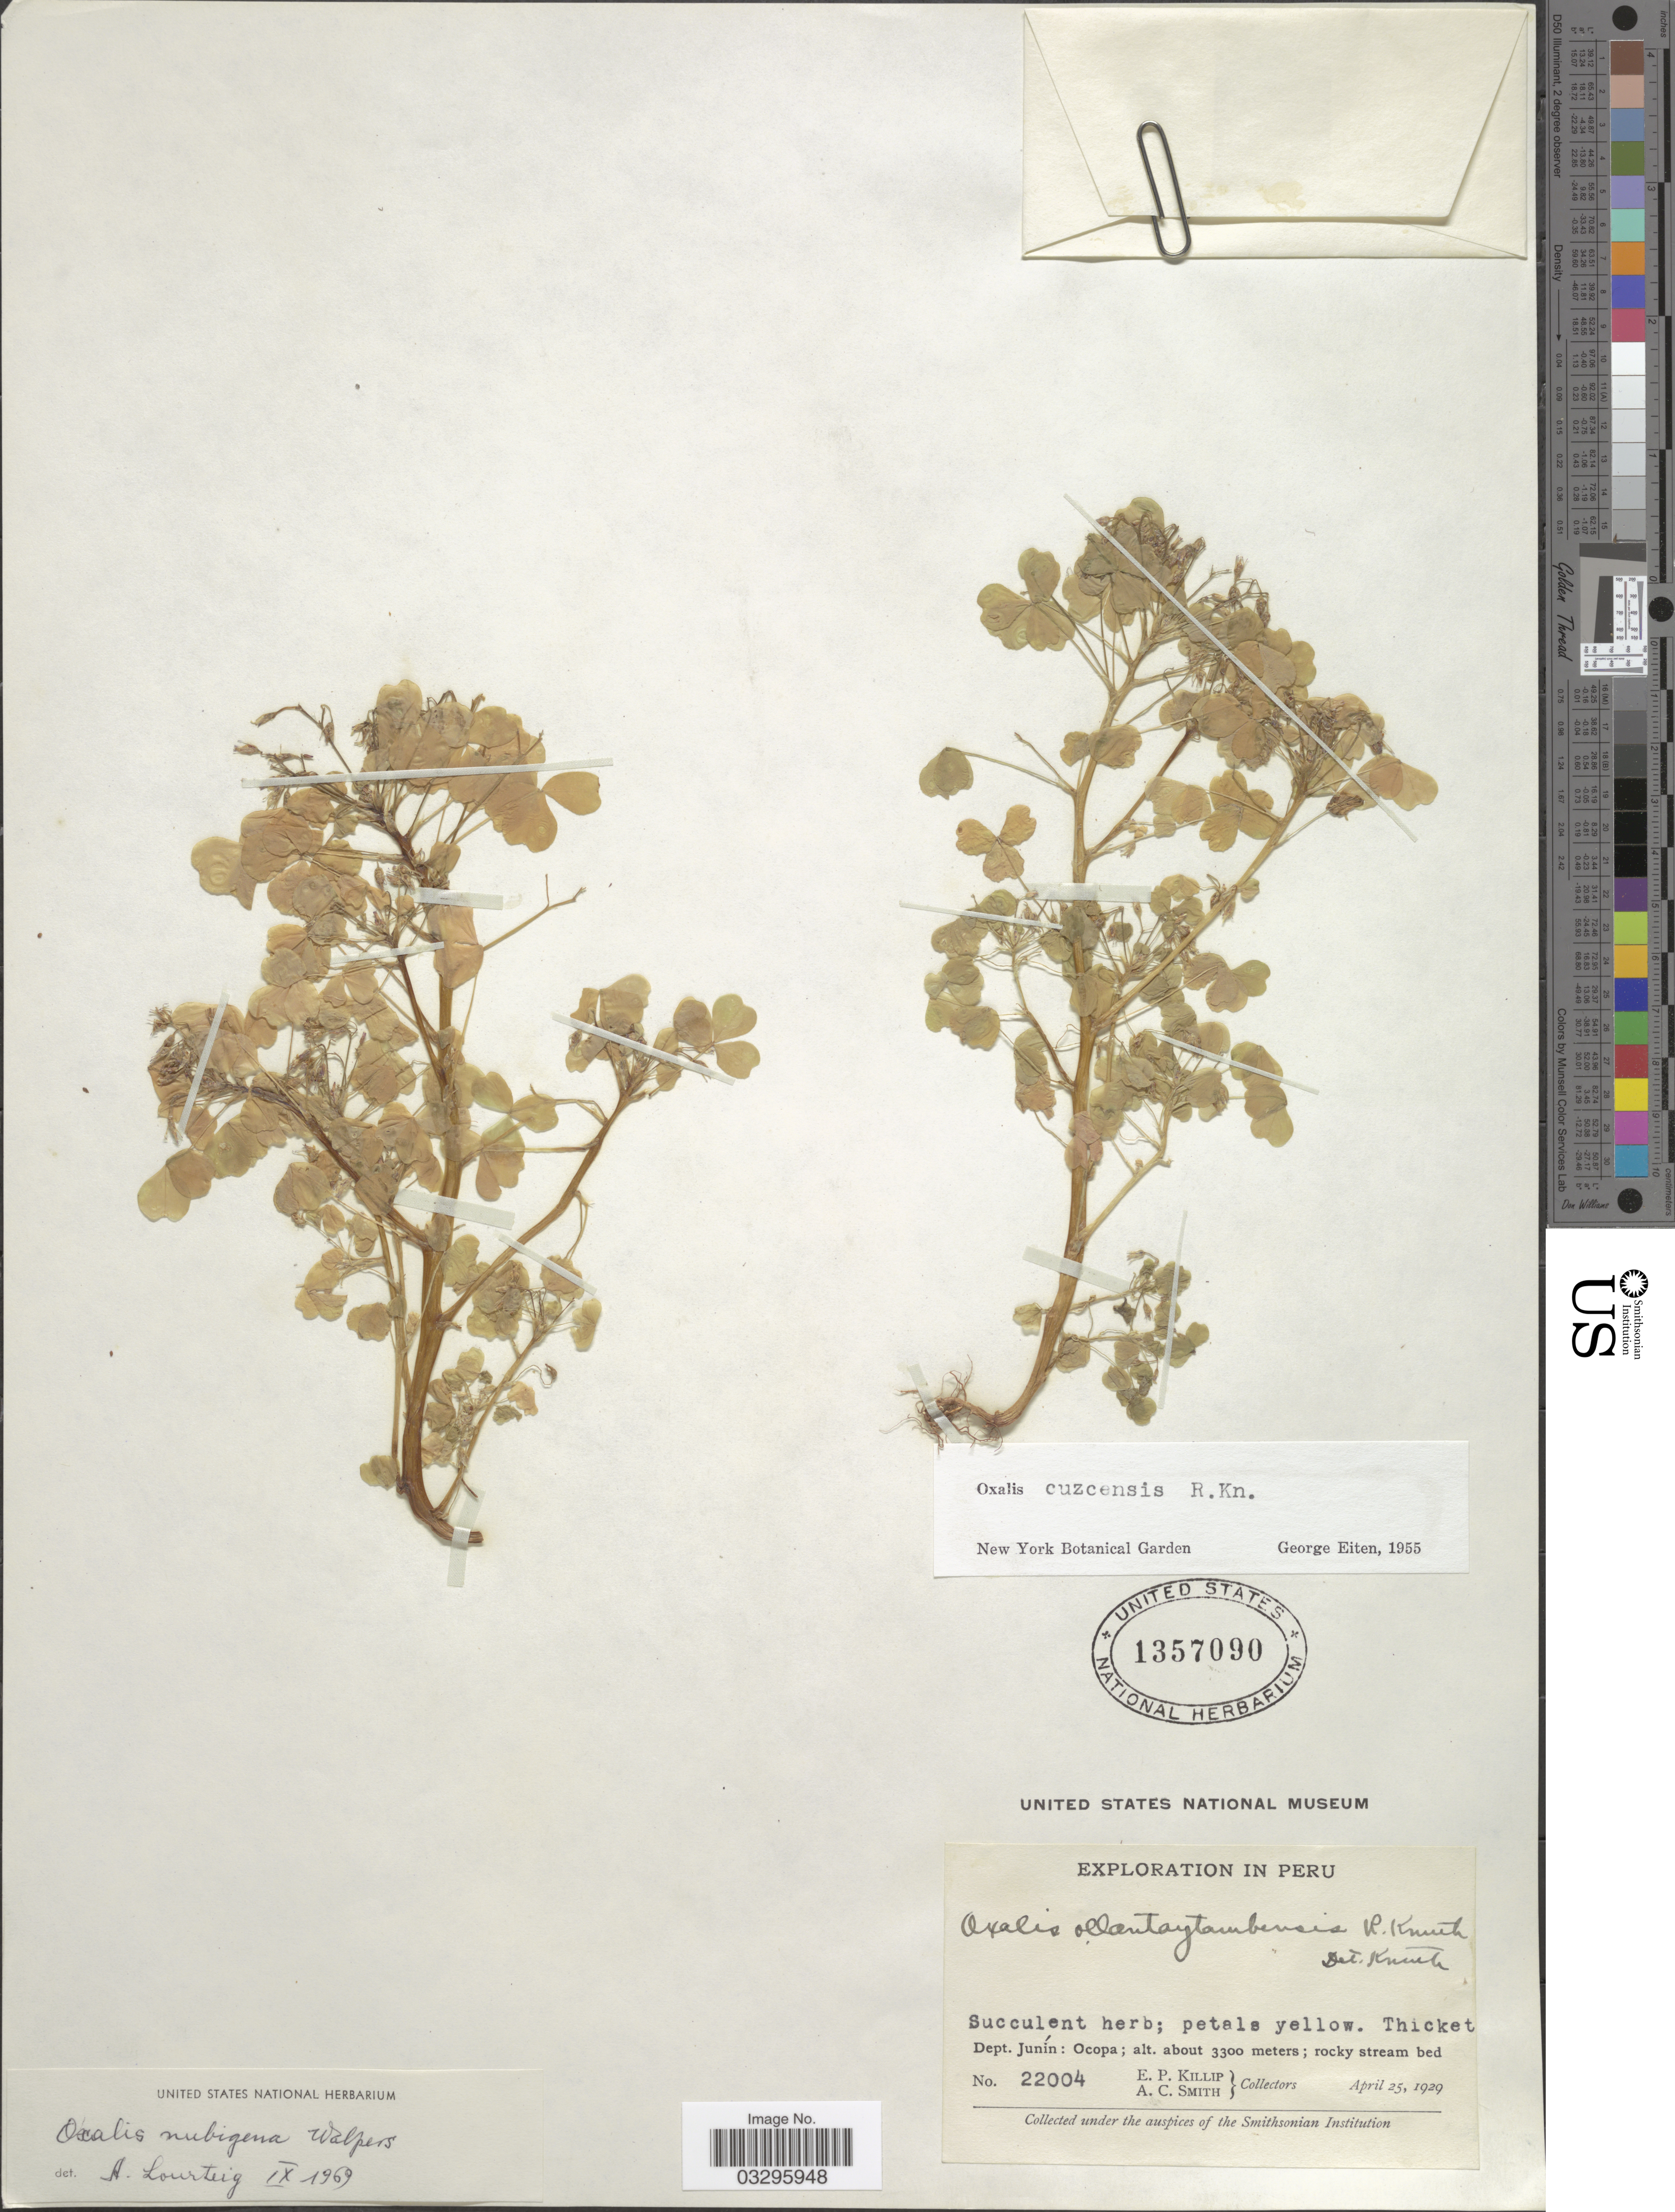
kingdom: Plantae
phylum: Tracheophyta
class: Magnoliopsida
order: Oxalidales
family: Oxalidaceae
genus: Oxalis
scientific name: Oxalis nubigena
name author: Walp.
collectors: E. P. Killip & A. C. Smith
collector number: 22004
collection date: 1929-04-25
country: Peru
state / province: Junín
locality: Dept. Junín: Ocopa.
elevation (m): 3300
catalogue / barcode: US 1357090